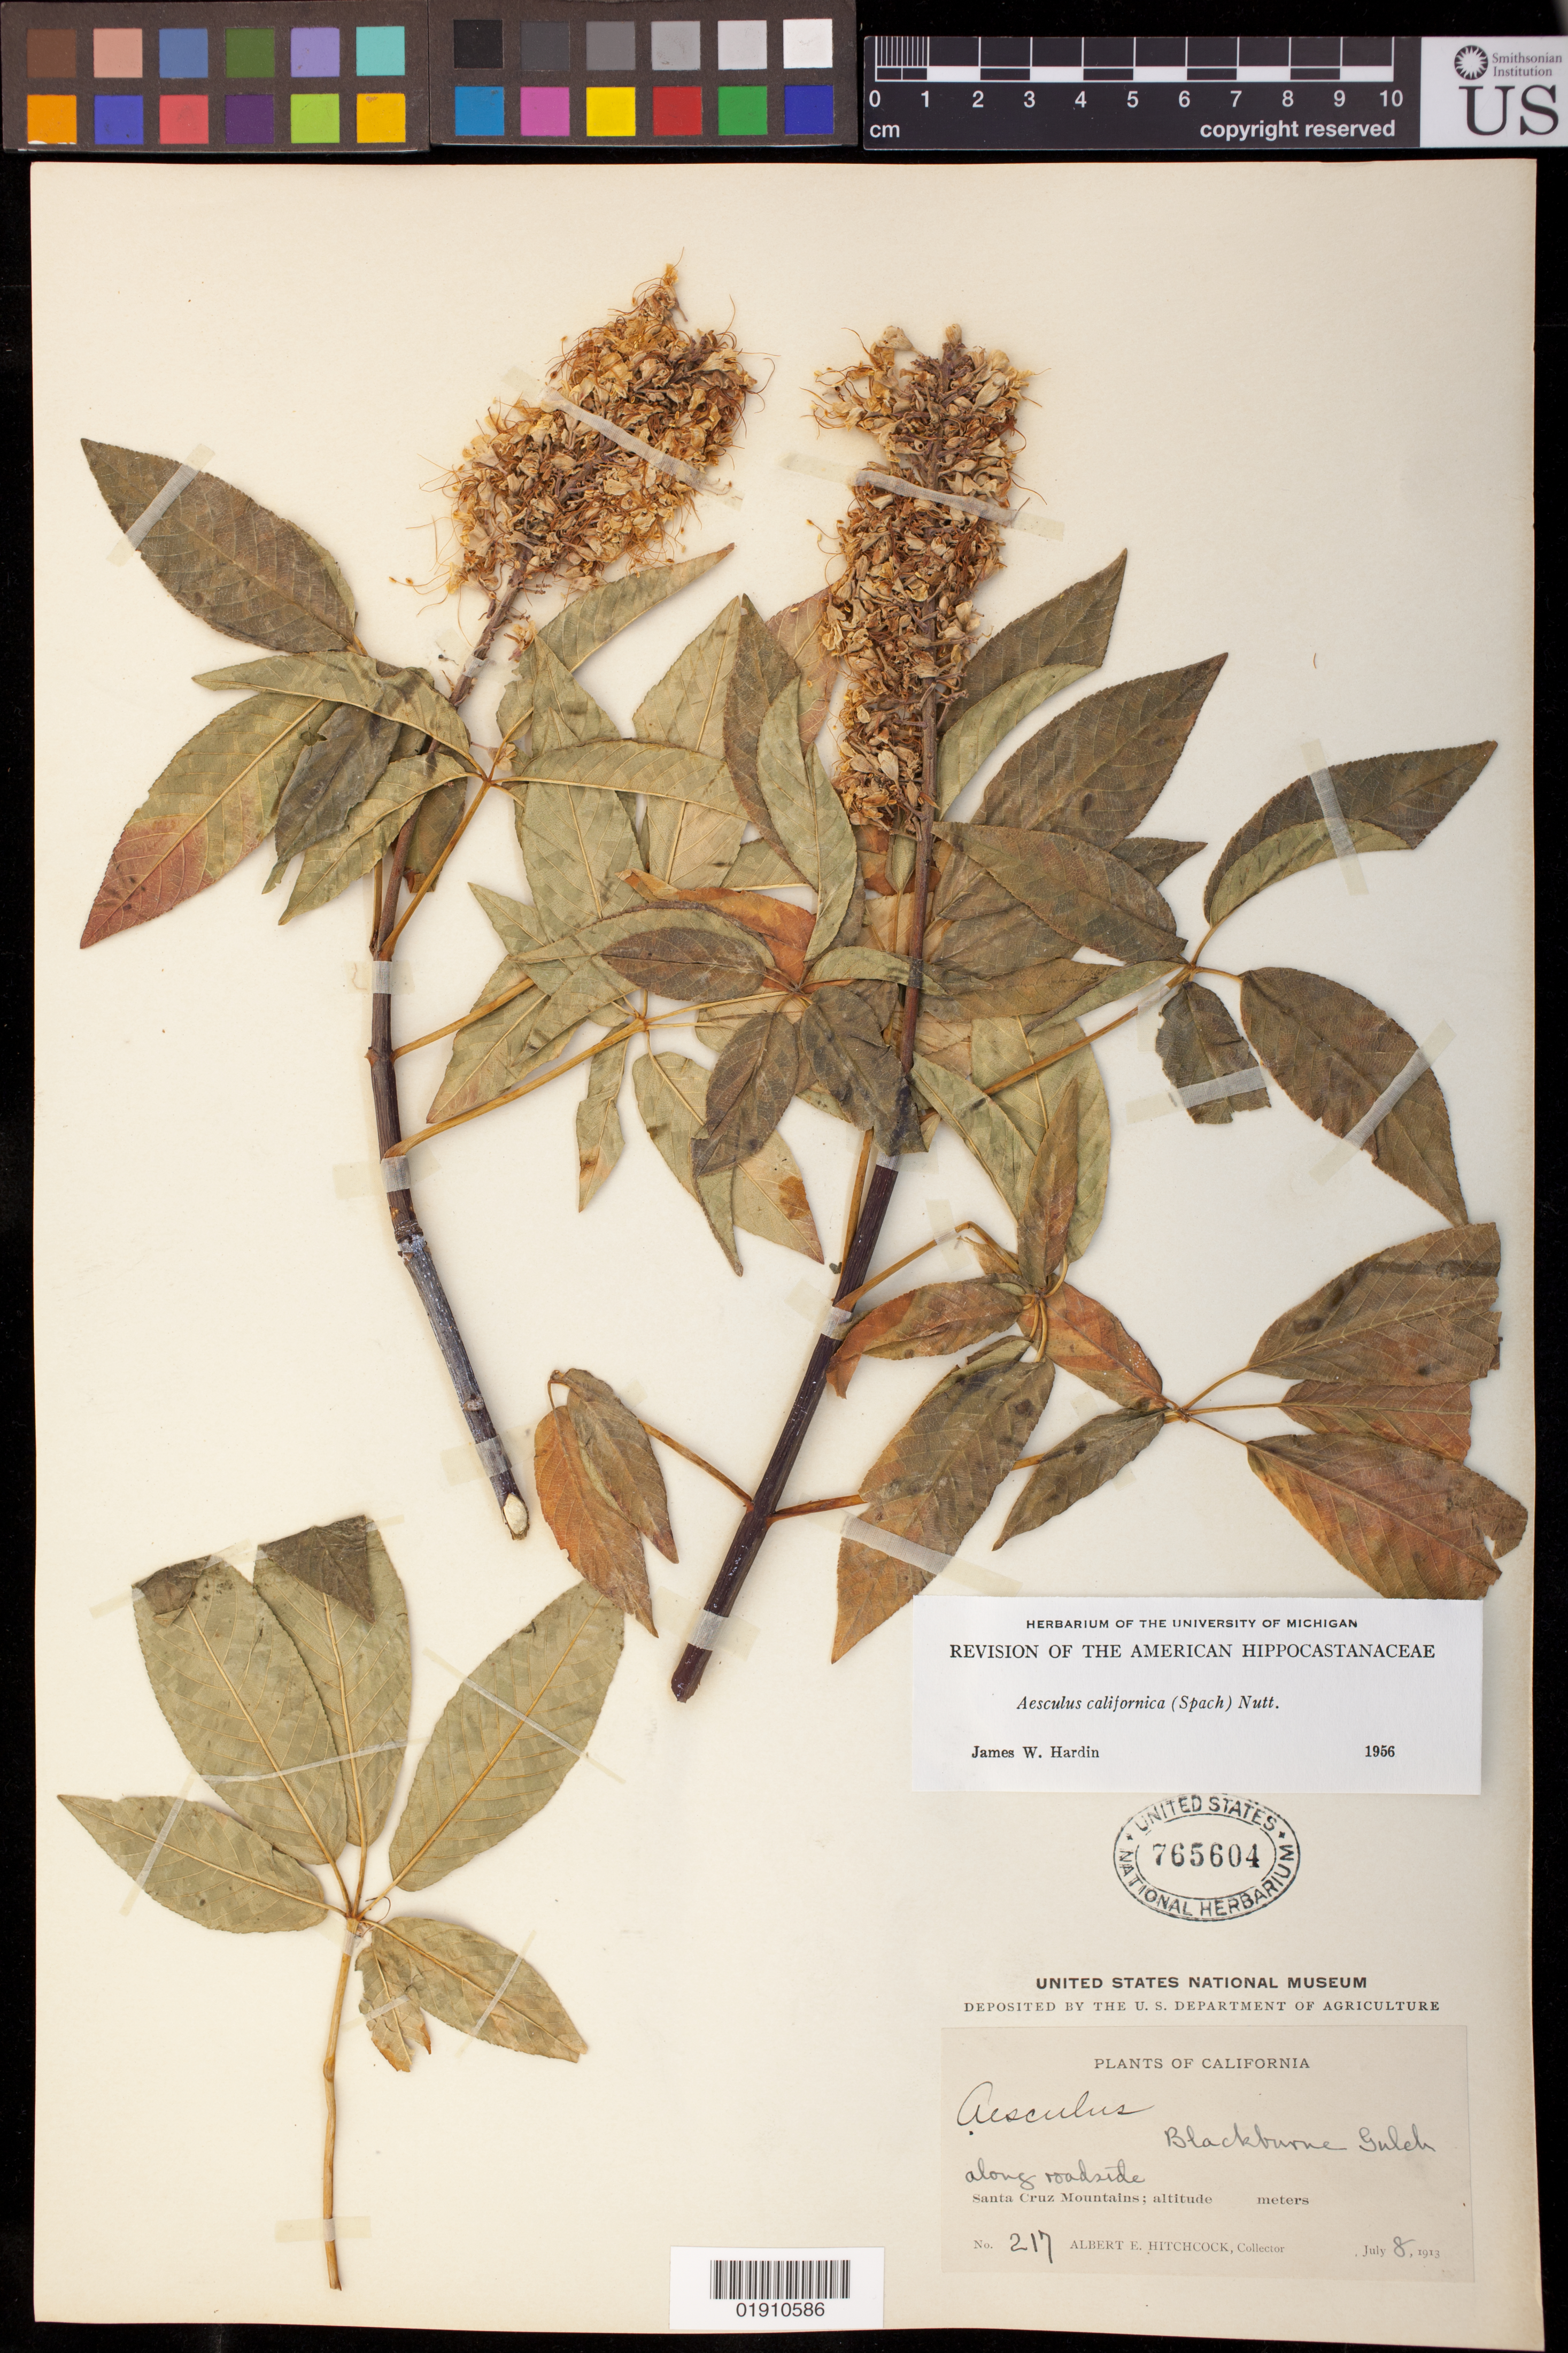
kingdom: Plantae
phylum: Tracheophyta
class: Magnoliopsida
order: Sapindales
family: Sapindaceae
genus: Aesculus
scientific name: Aesculus californica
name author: (Spach) Nutt.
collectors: A. Hitchcock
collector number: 217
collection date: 1913-07-08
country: United States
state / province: California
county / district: Santa Cruz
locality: Blackburne Gulch along roadside Santa Cruz Mountains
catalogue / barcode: US 765604